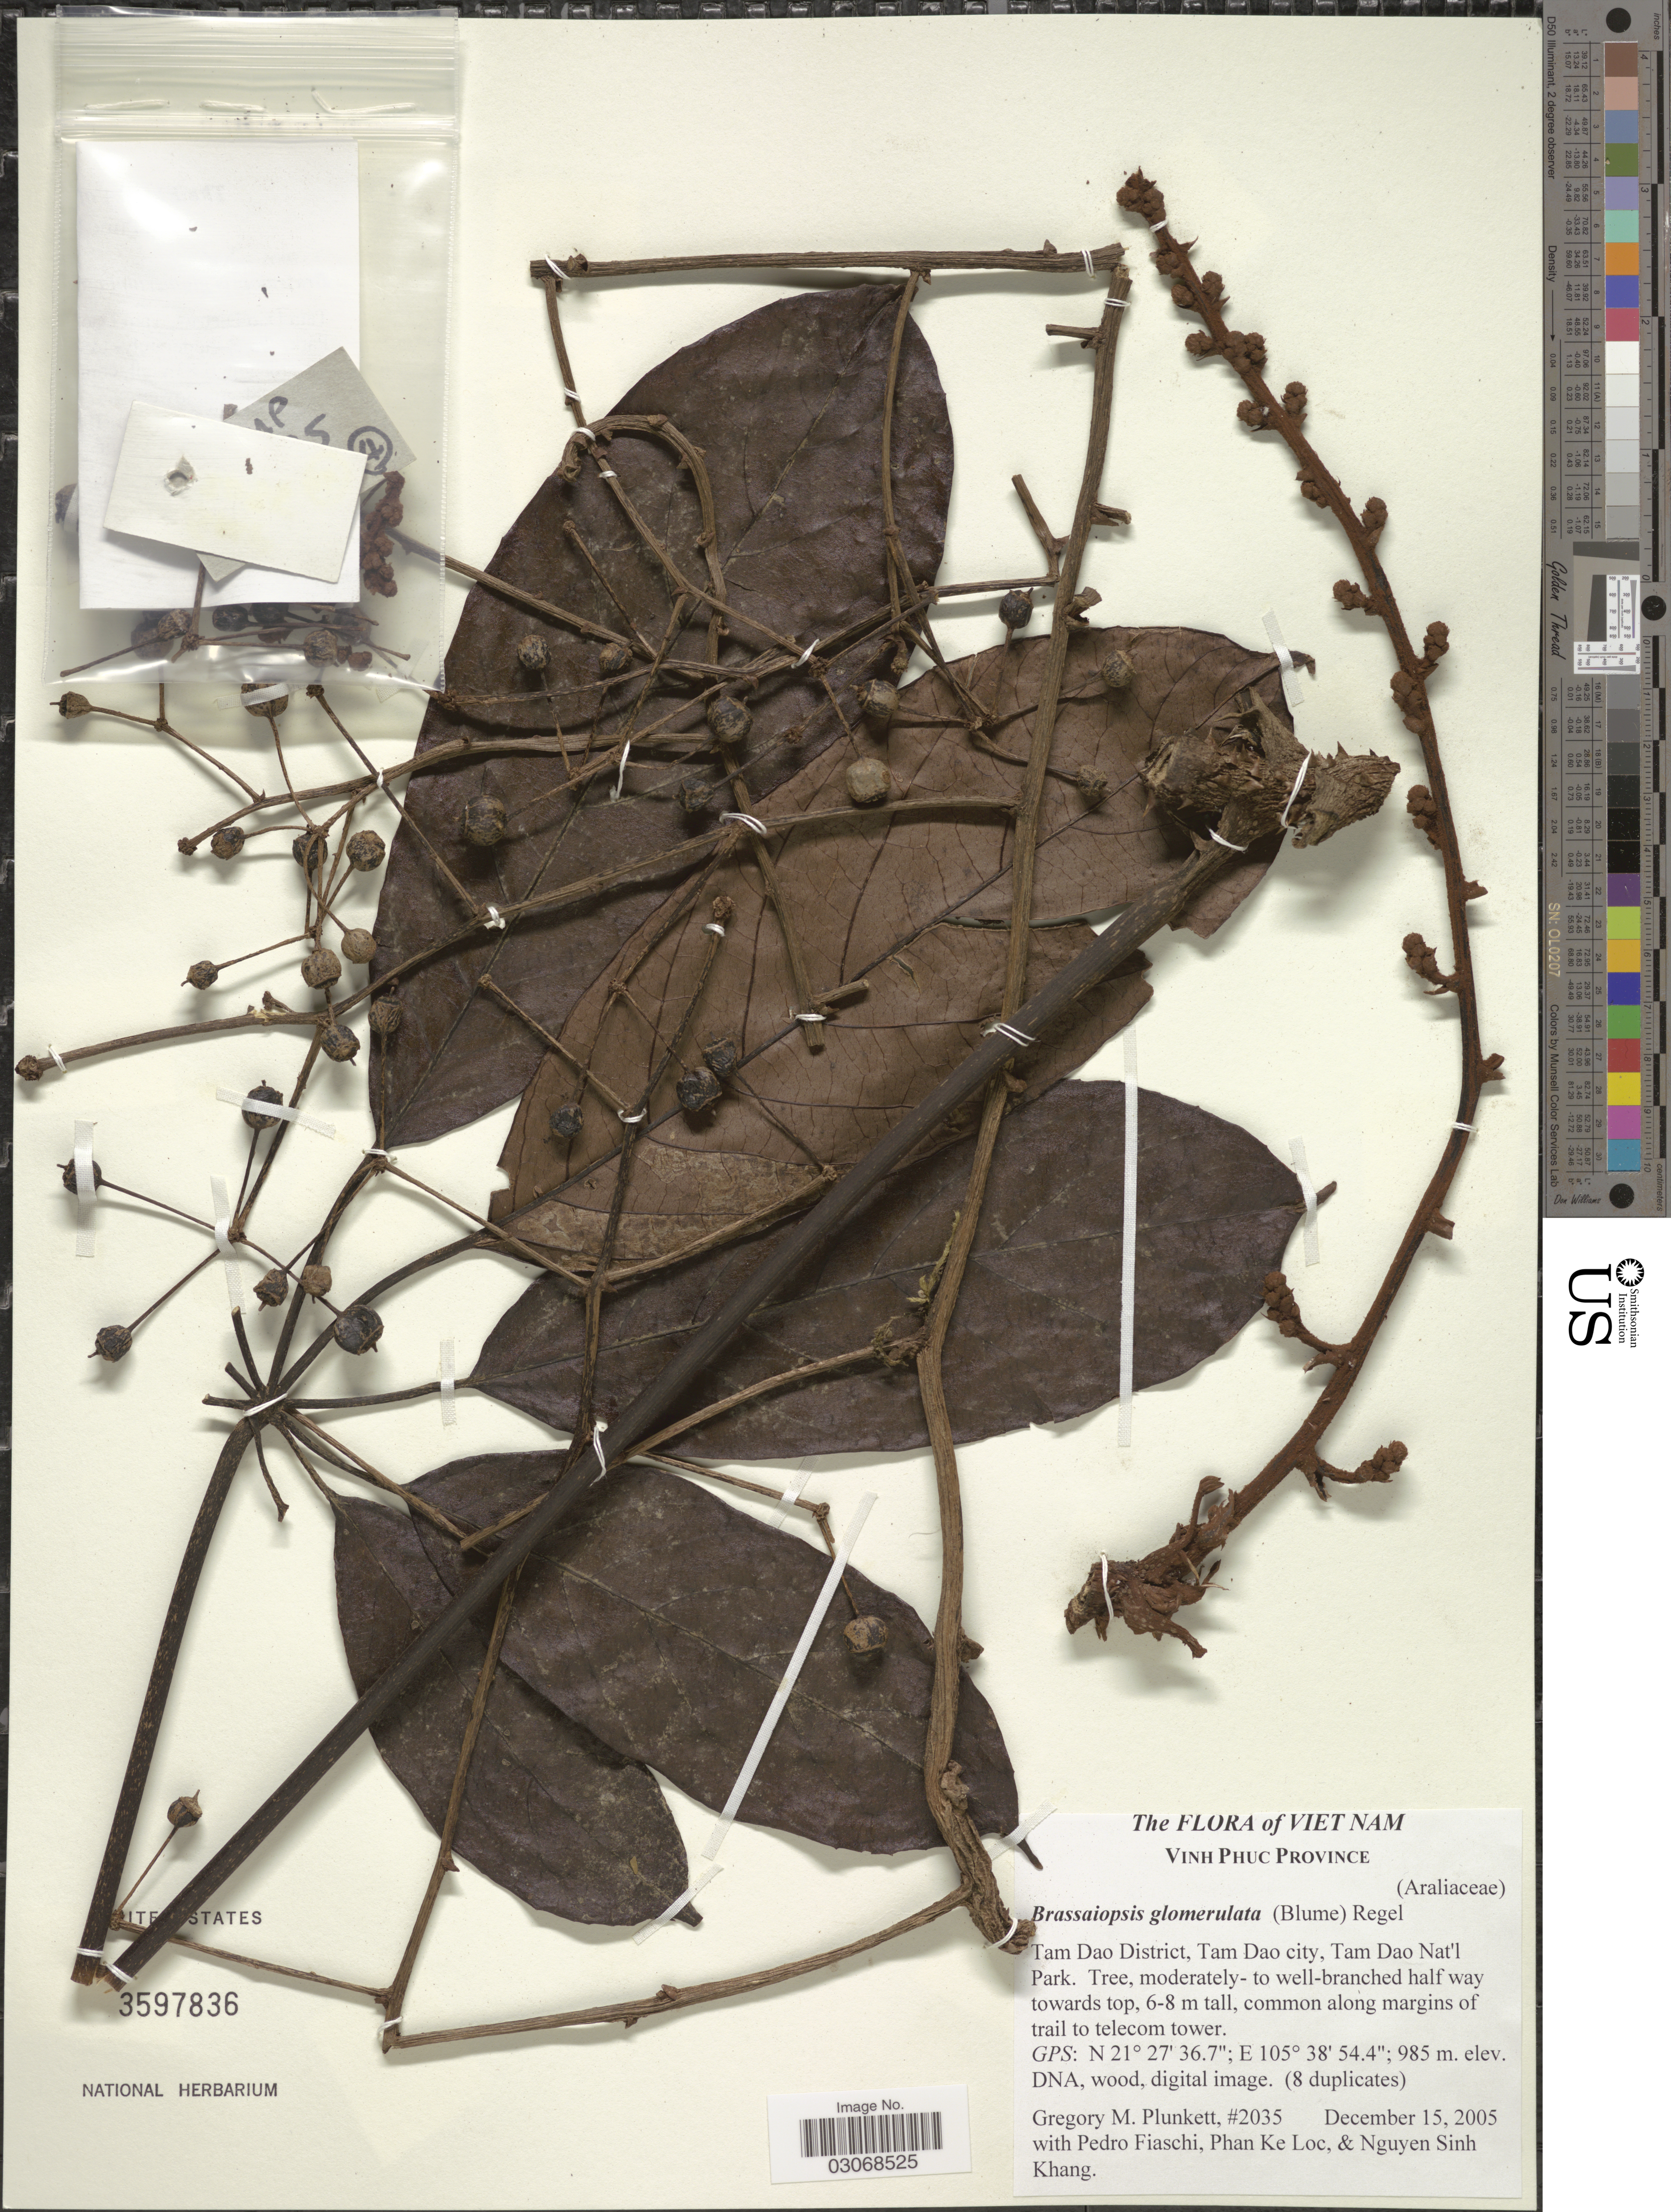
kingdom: Plantae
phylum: Tracheophyta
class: Magnoliopsida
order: Apiales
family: Araliaceae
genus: Brassaiopsis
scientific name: Brassaiopsis glomerulata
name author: (Blume) Regel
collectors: G. M. Plunkett, P. Fiaschi, P. K. Lôc & N. Khang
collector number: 2035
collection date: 2005-12-15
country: Vietnam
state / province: Vinh Phuc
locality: Vinh Phuc, Tam Dao District, Tam Dao city, Tam Dao Nat'l Park.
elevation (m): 985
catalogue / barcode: US 3597836